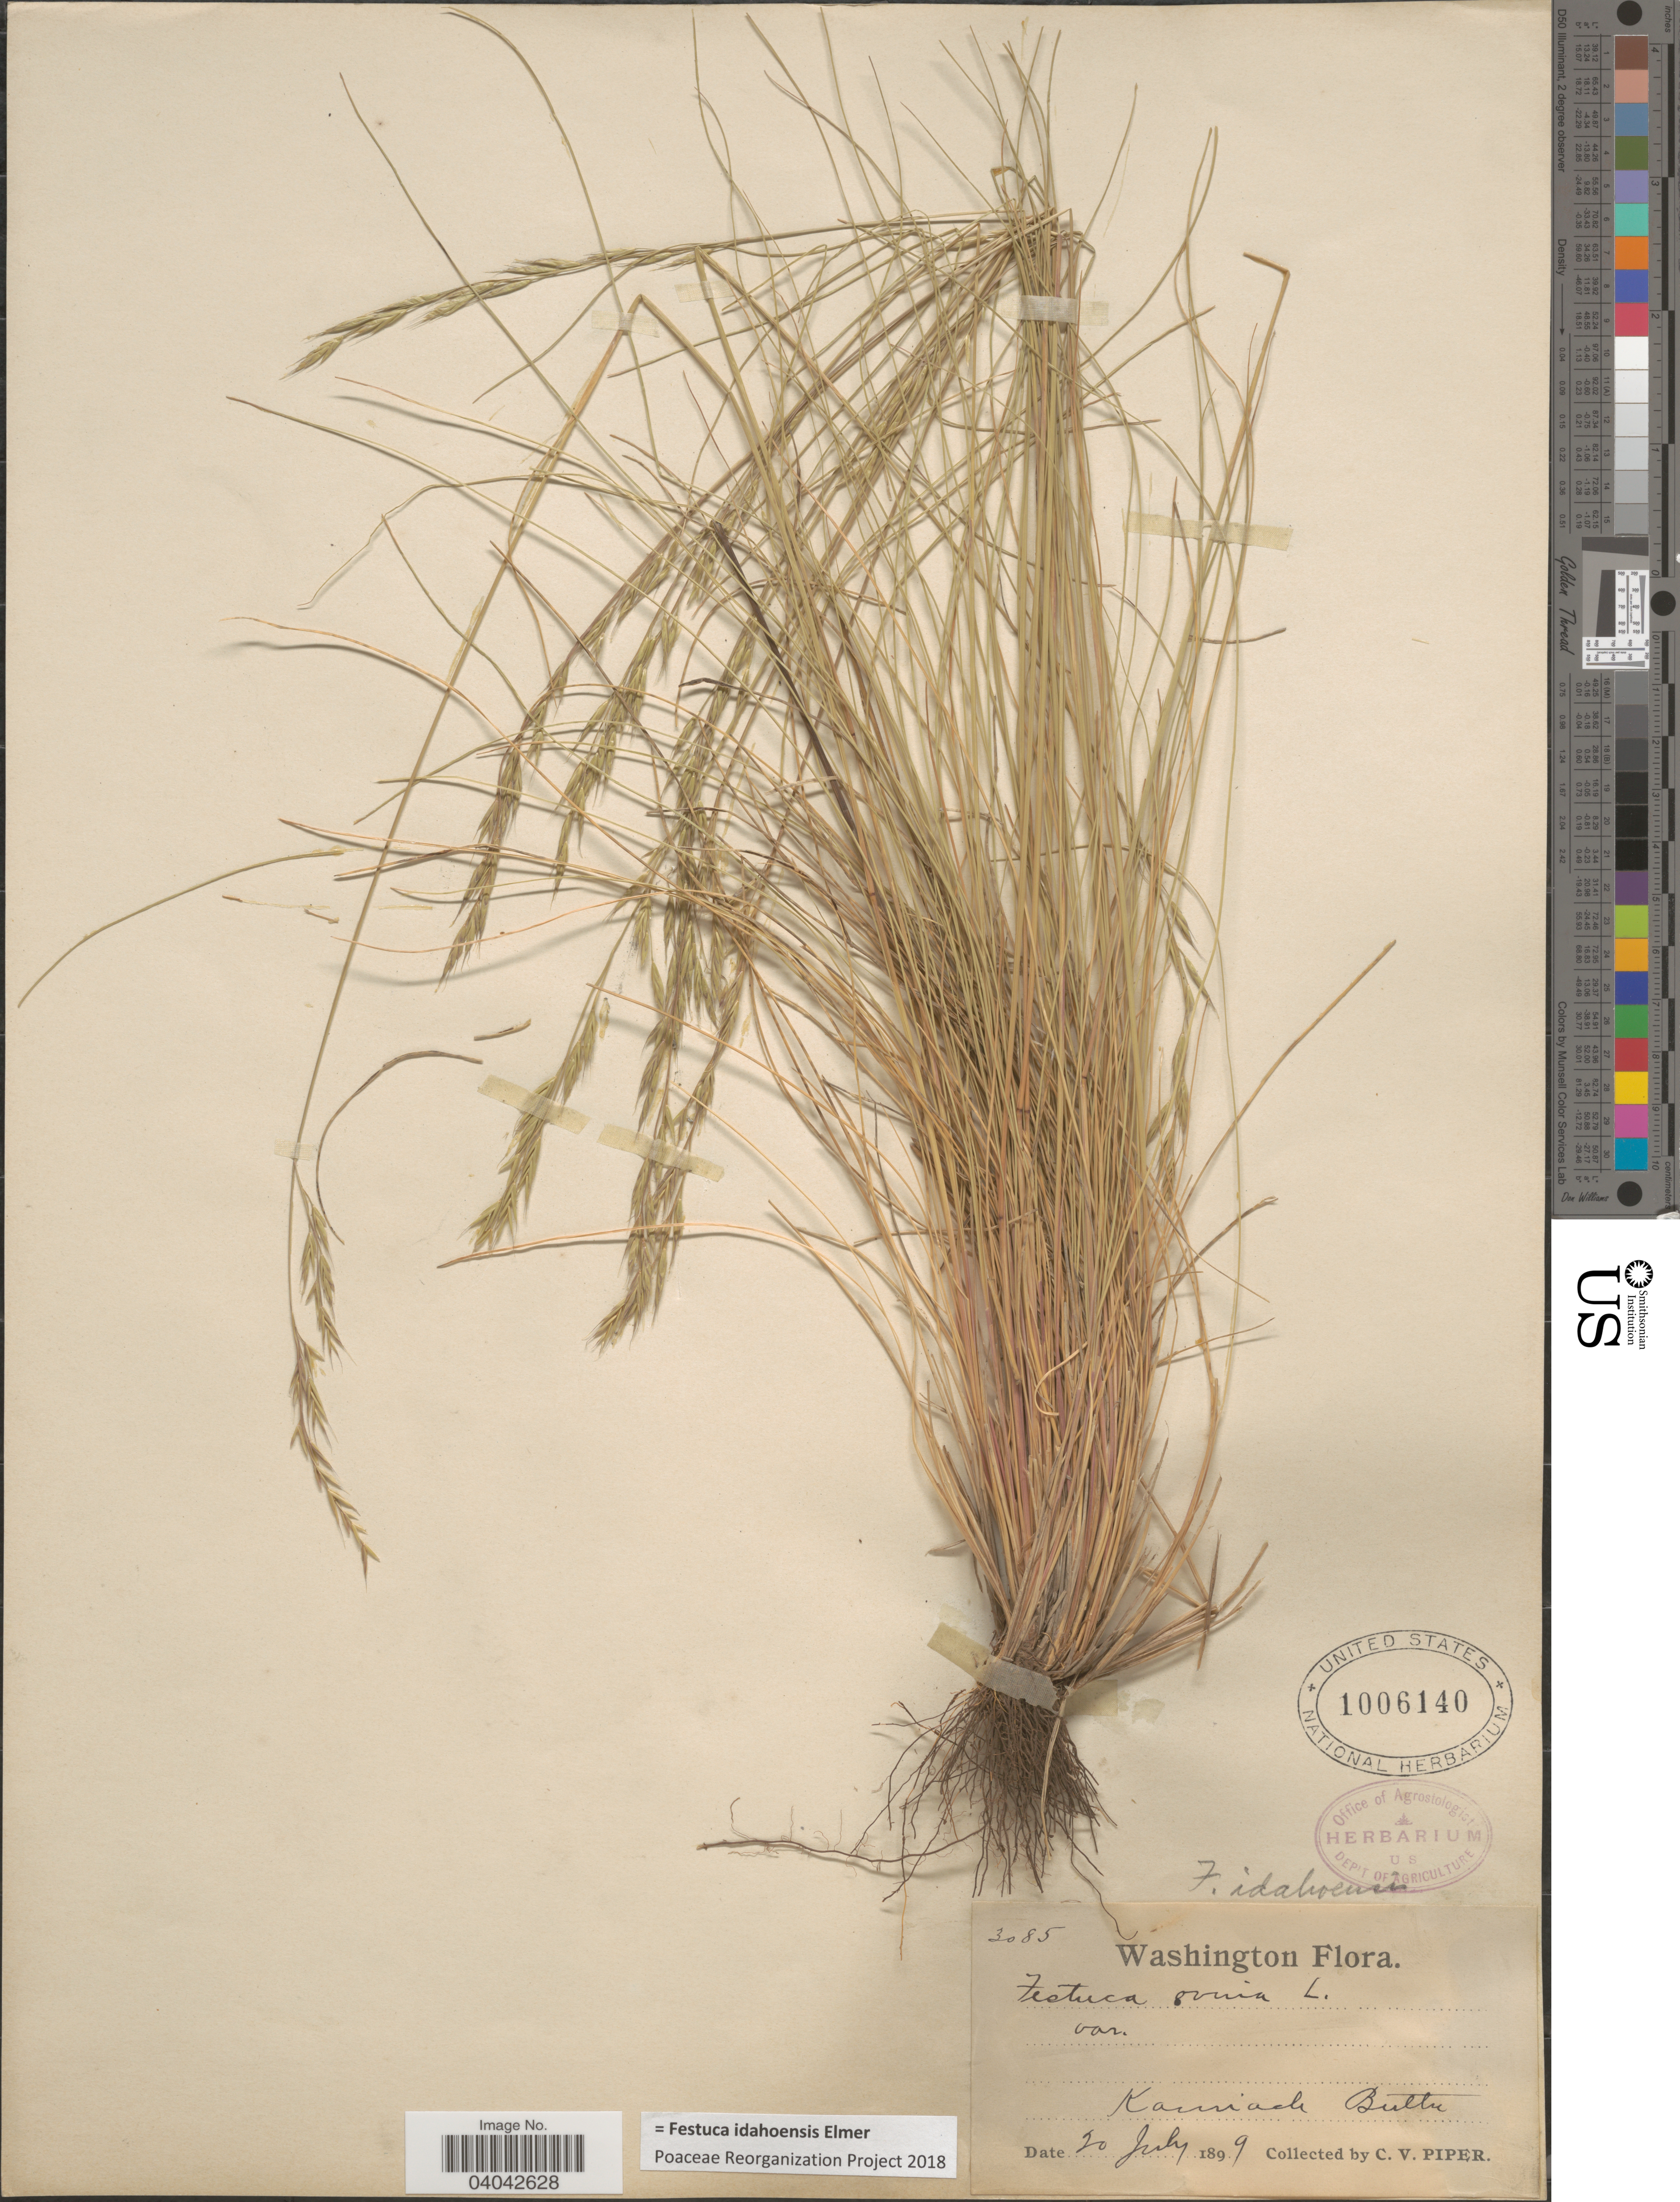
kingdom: Plantae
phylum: Tracheophyta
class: Liliopsida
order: Poales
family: Poaceae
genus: Festuca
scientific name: Festuca idahoensis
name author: Elmer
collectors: C. V. Piper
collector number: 3085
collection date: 1899-07-20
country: United States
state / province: Washington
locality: Kamiack Butte.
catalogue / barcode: US 1006140